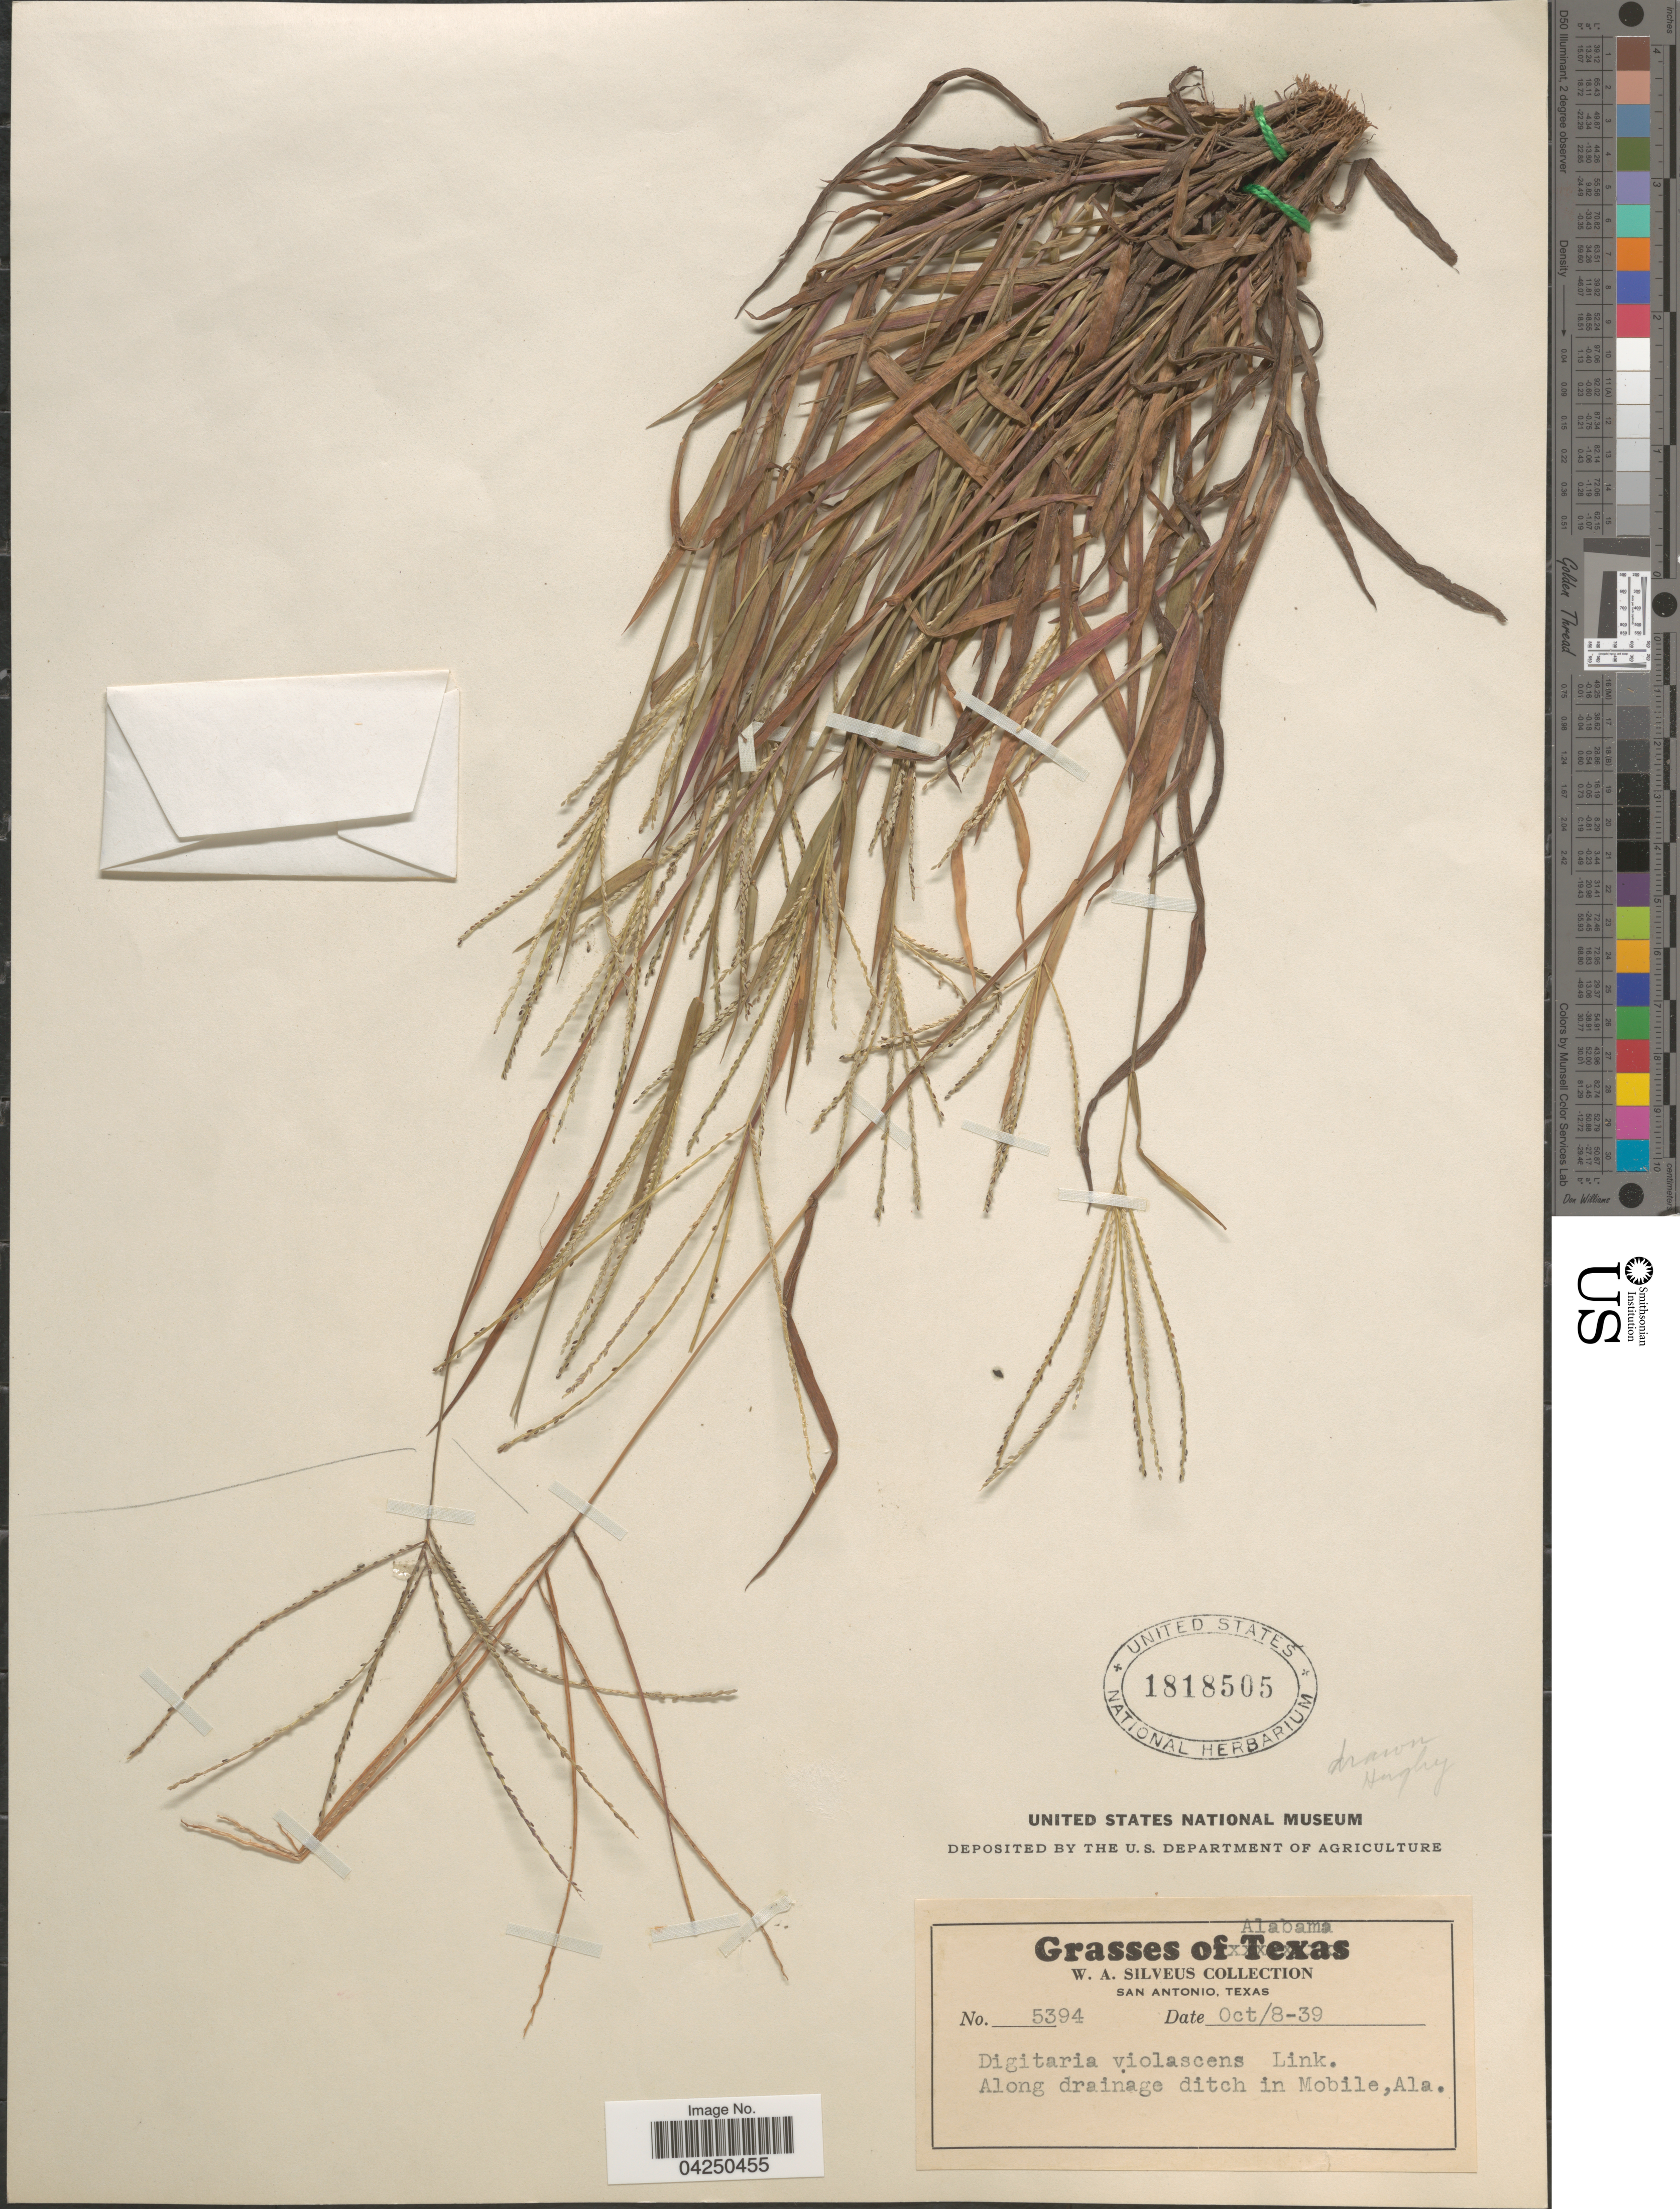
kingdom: Plantae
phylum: Tracheophyta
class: Liliopsida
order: Poales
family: Poaceae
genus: Digitaria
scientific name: Digitaria violascens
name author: Link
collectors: W. Silveus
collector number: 5394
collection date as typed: Transcribed d/m/y: 8/10/39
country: United States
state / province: Alabama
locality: Along drainage ditch in Mobile.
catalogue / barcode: US 1818505